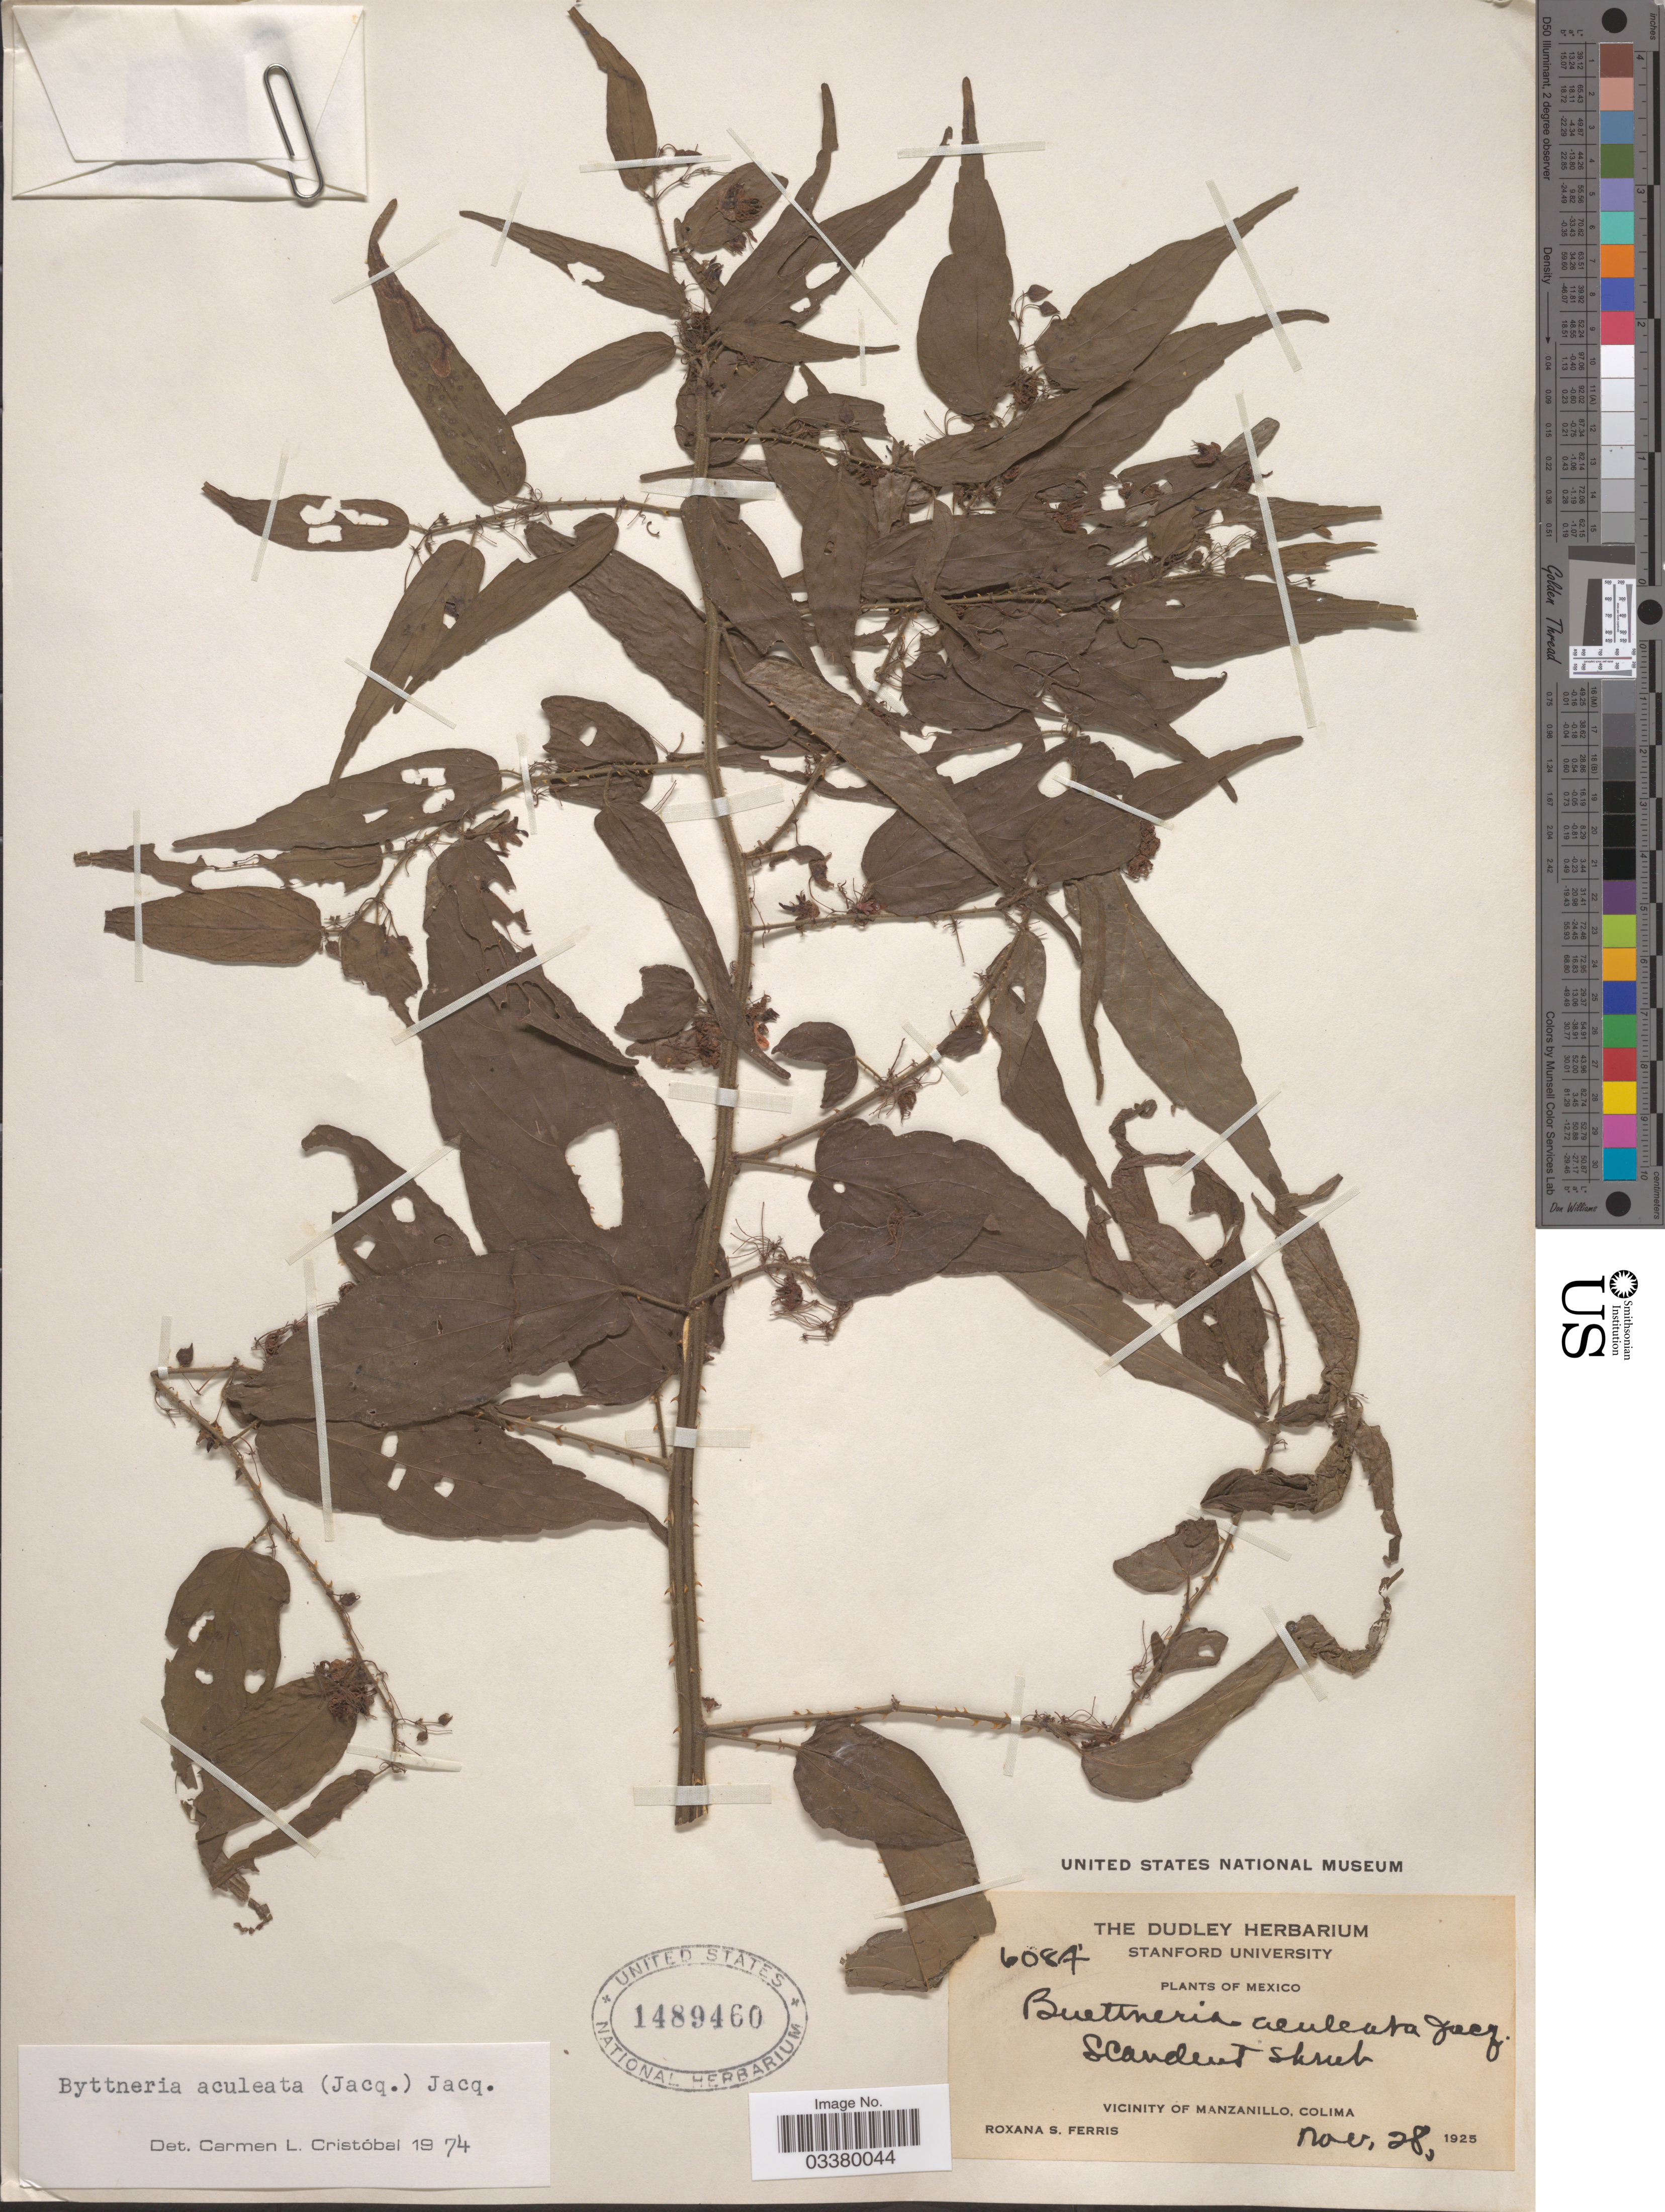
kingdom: Plantae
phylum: Tracheophyta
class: Magnoliopsida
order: Malvales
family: Malvaceae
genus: Byttneria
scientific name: Byttneria aculeata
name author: (Jacq.) Jacq.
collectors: R. S. Ferris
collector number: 6084*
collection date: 1925-11-28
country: Mexico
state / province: Colima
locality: Vicinity of Manzanillo.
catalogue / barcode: US 1489460